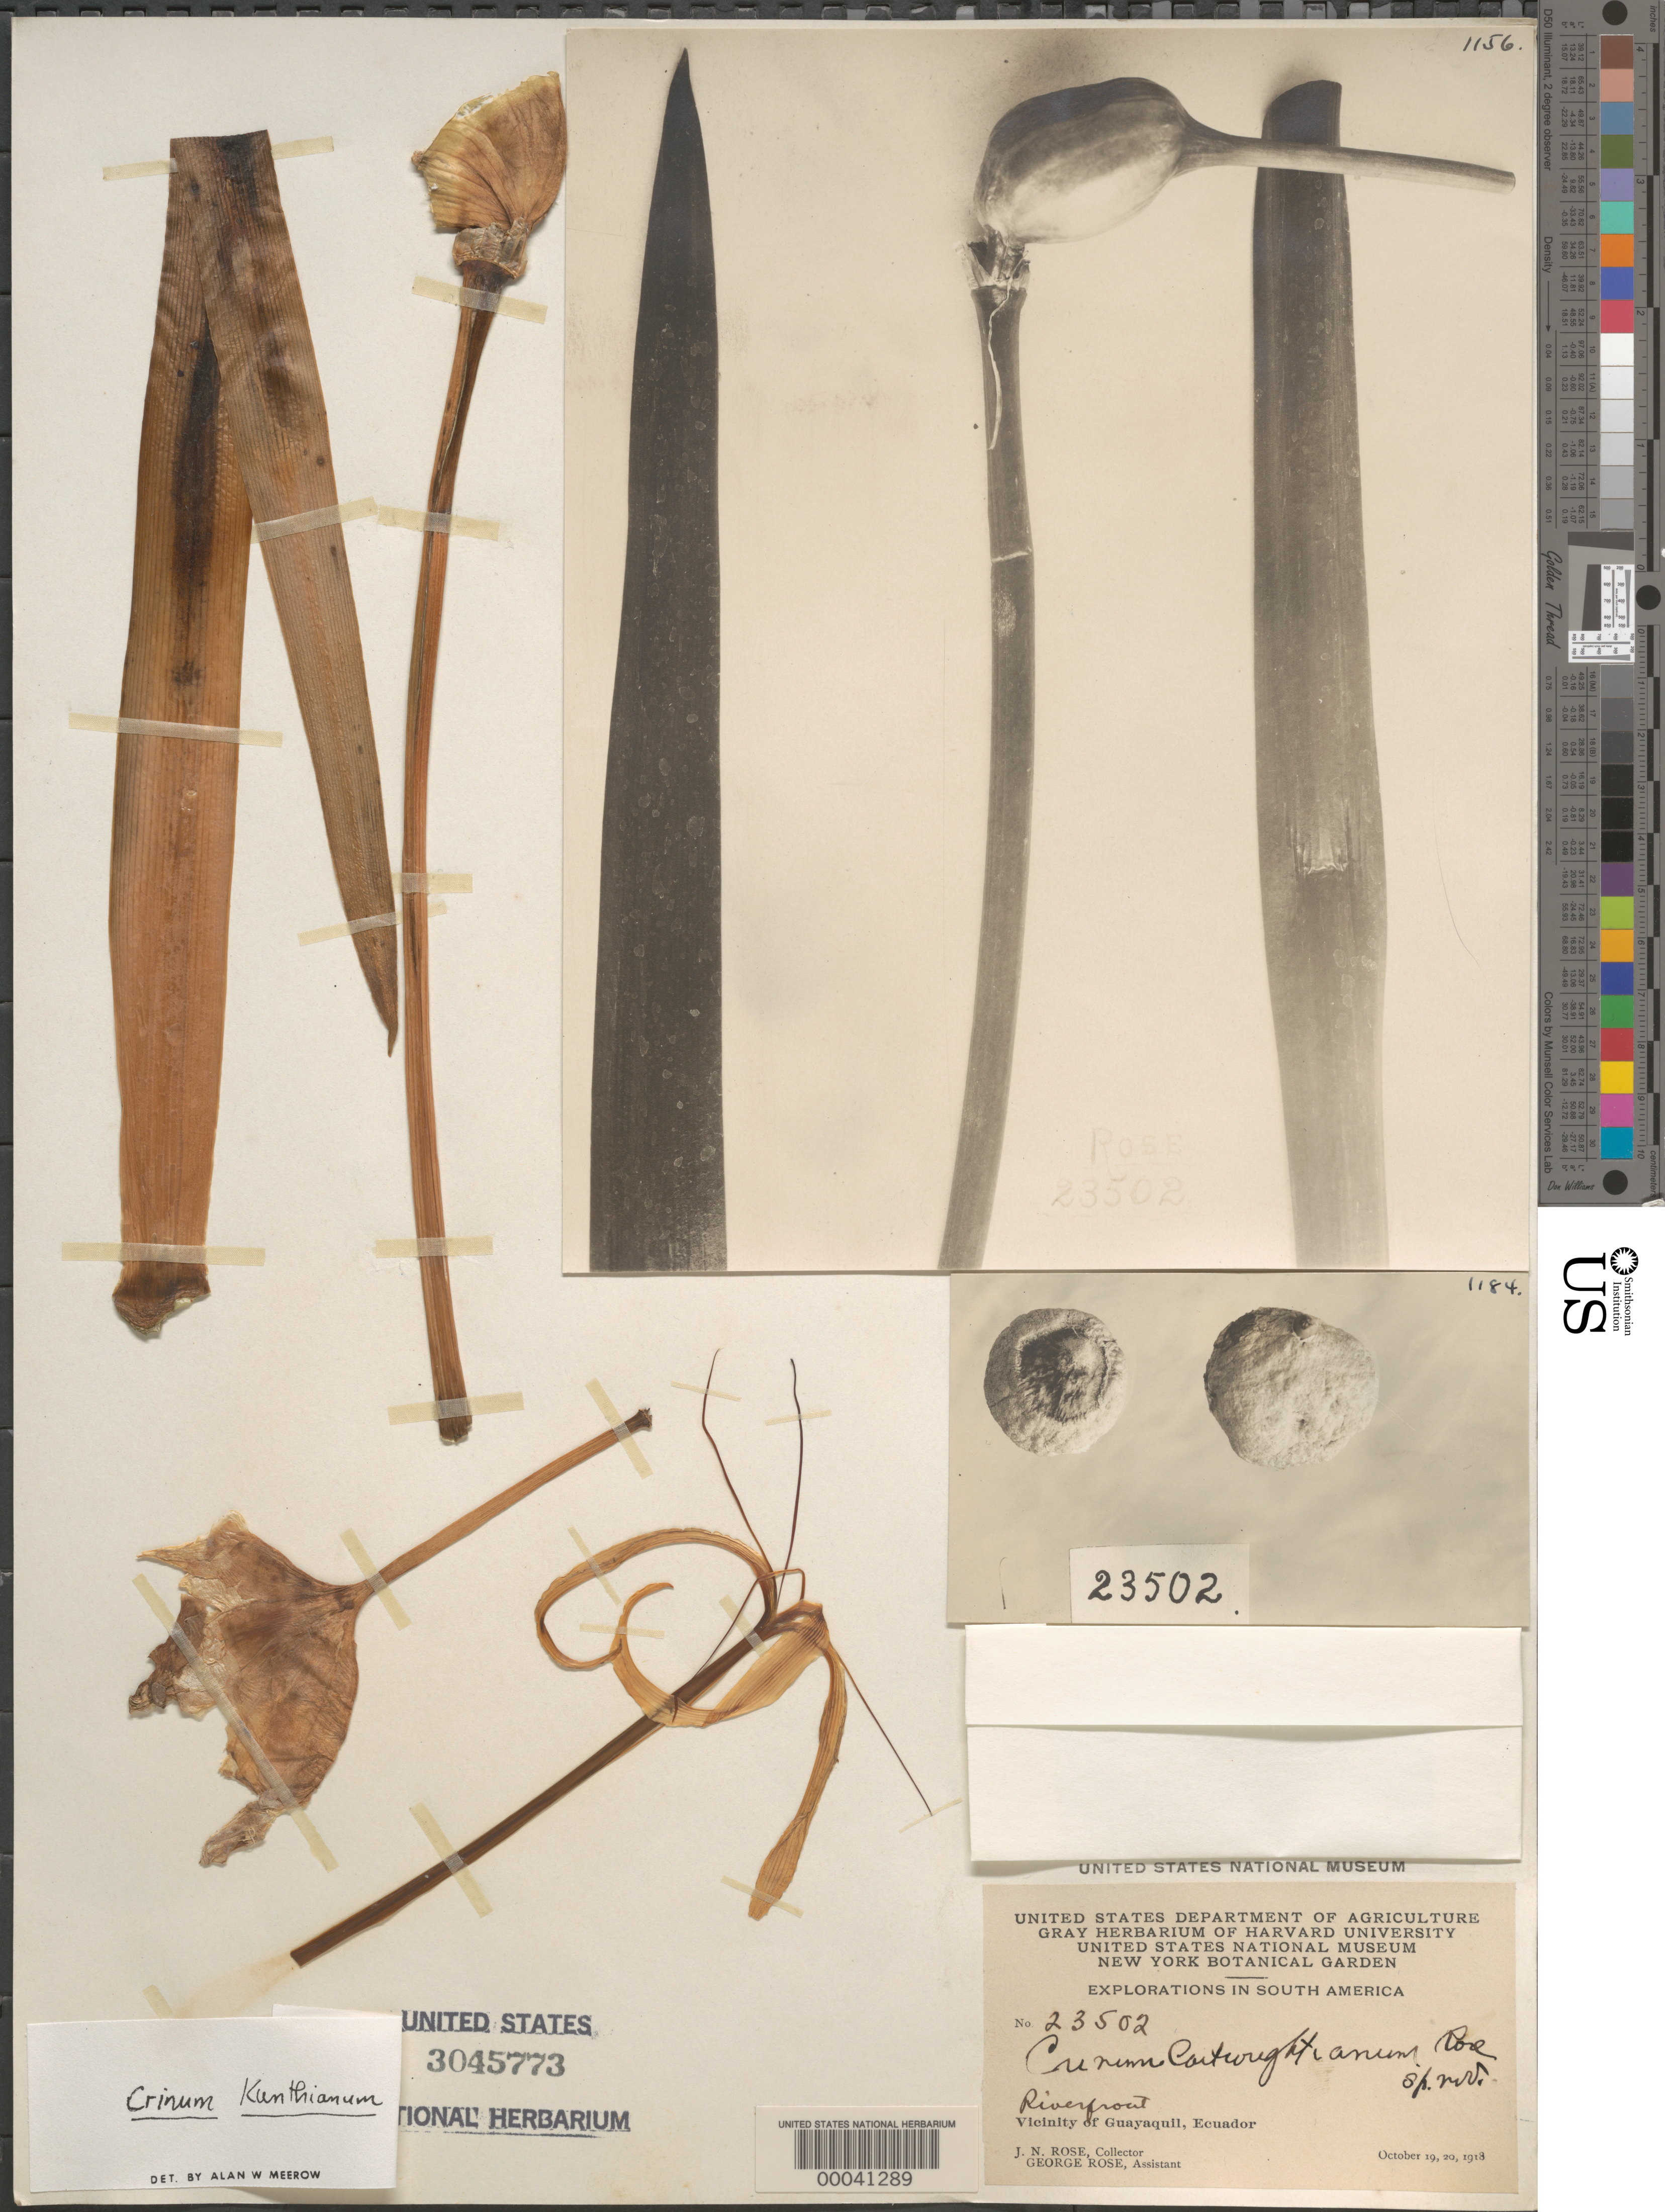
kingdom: Plantae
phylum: Tracheophyta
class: Liliopsida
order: Asparagales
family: Amaryllidaceae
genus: Crinum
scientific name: Crinum kunthianum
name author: M. Roem.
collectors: J. N. Rose & G. Rose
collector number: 23502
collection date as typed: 20 Oct 1918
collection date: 1918-10-20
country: Ecuador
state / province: Guayas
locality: Vicinity of Guayaquil, Riverfront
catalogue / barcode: US 3045773